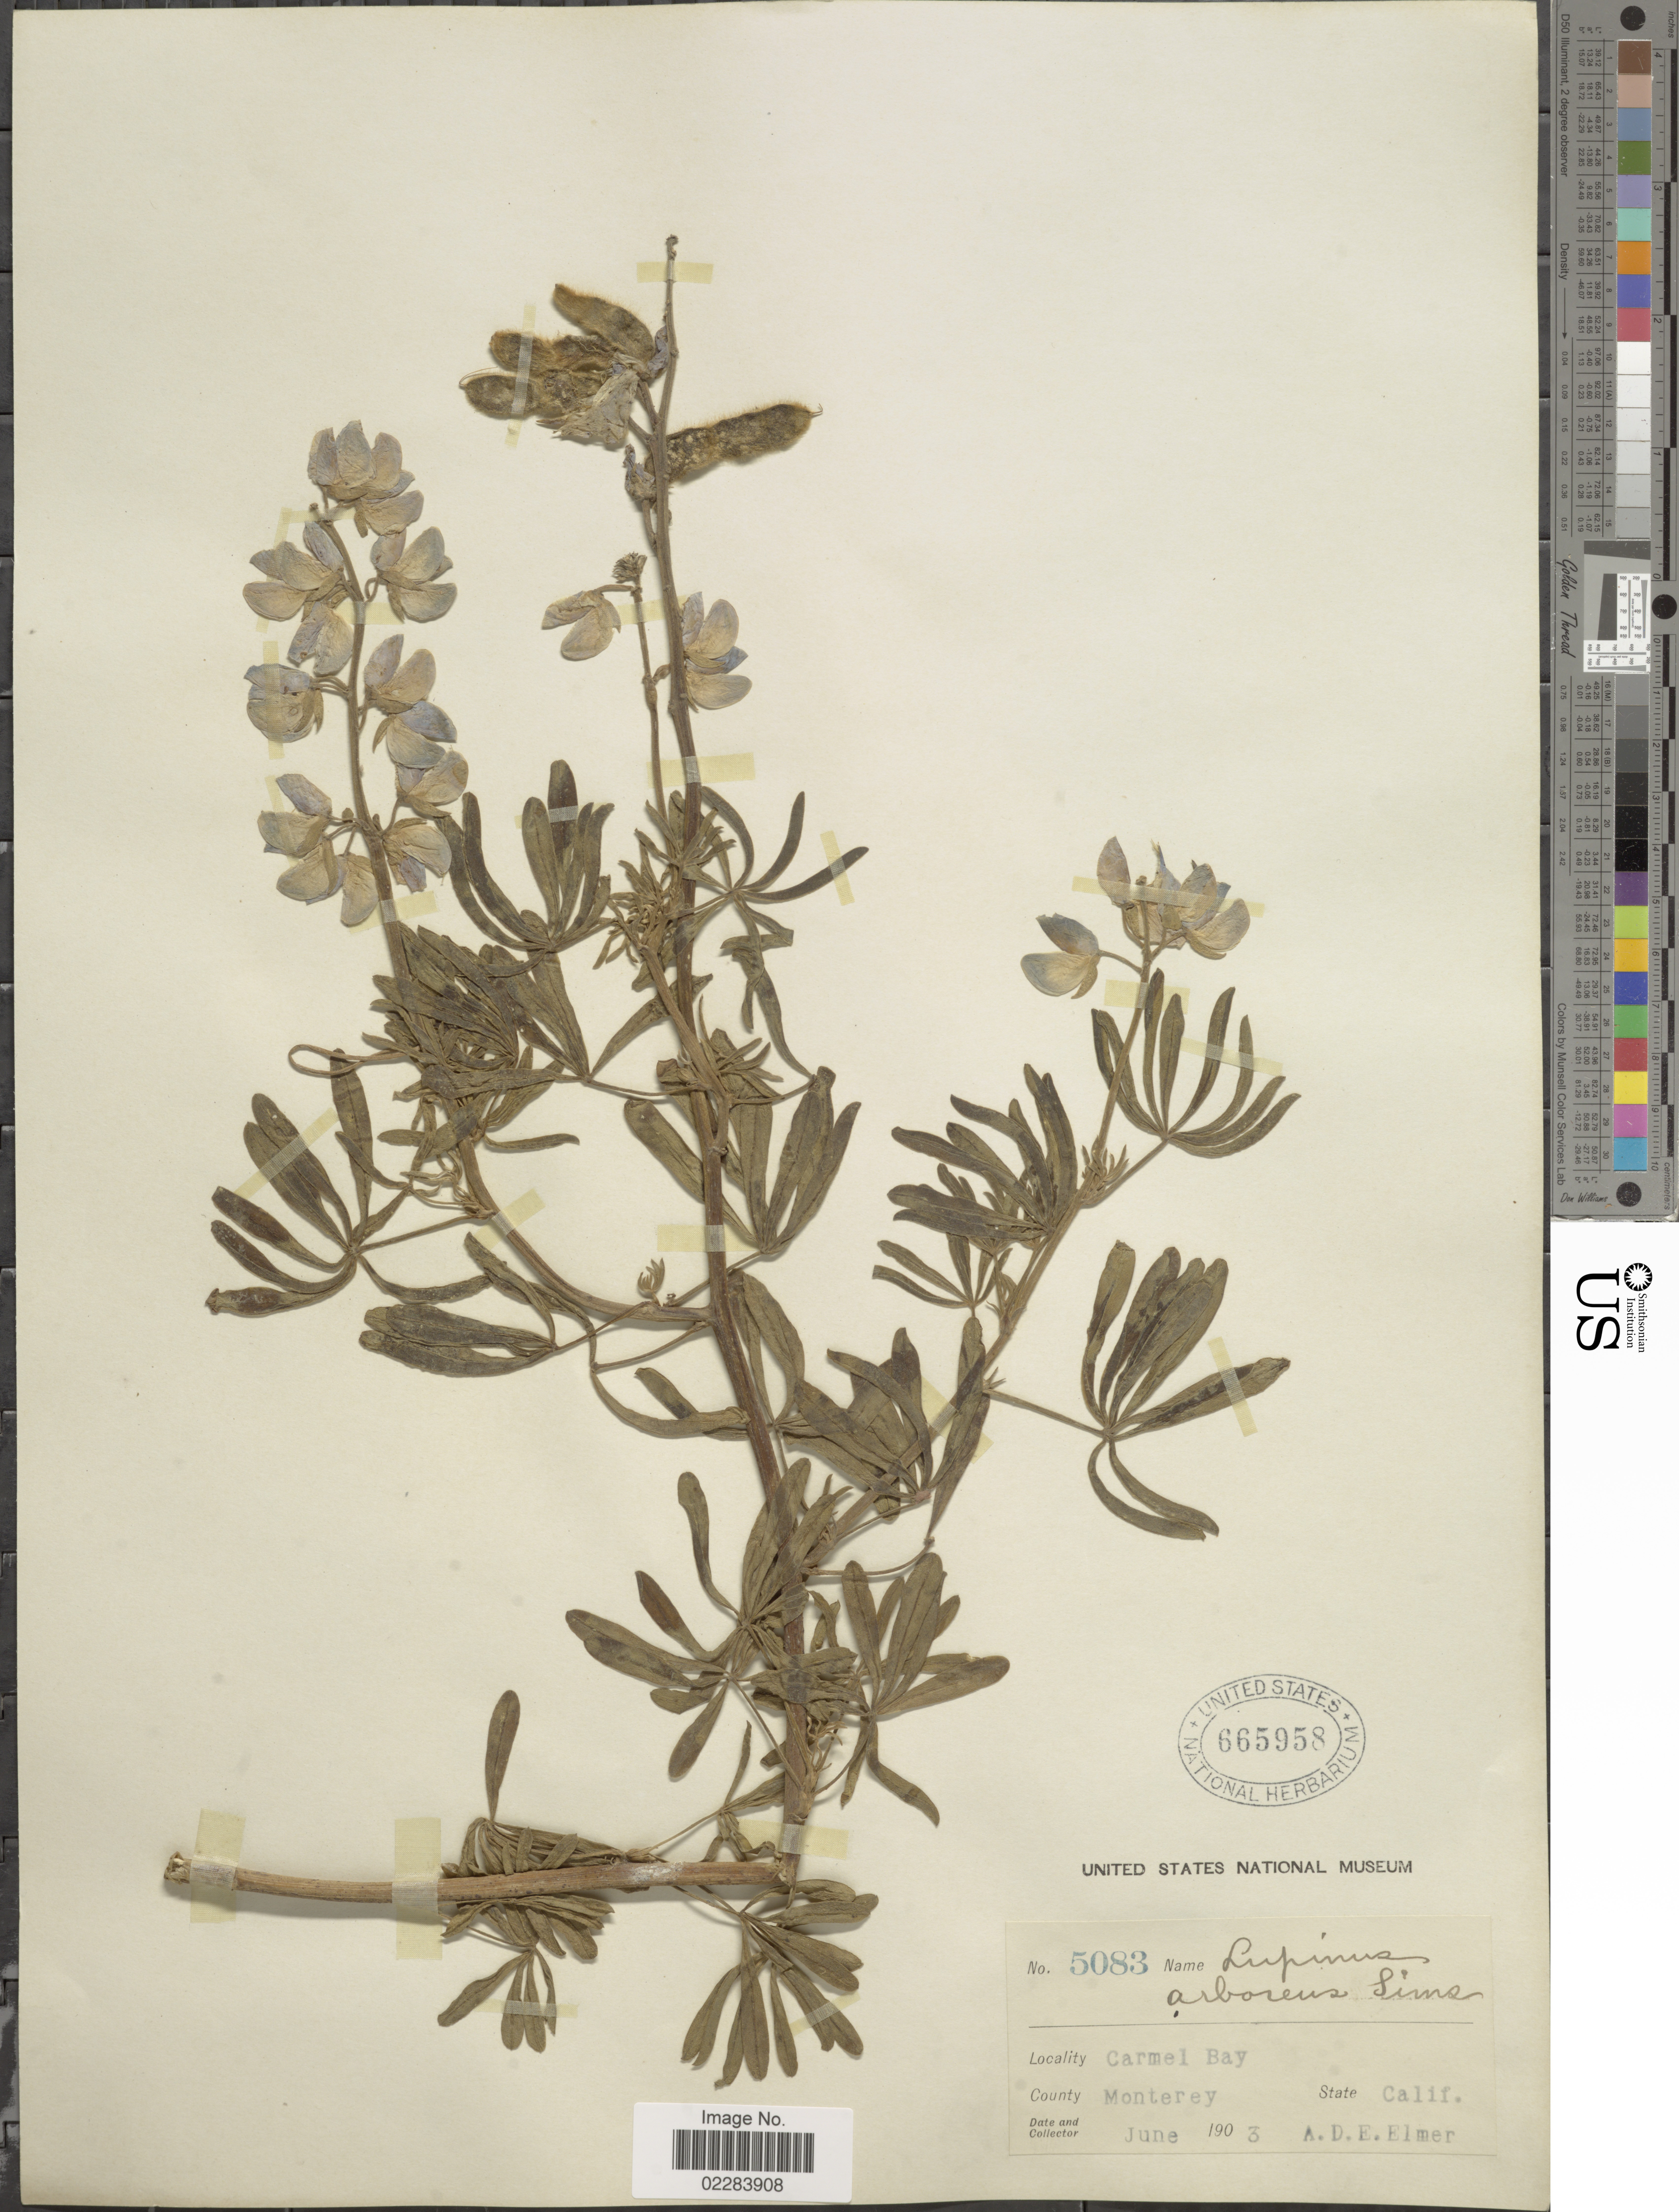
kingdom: Plantae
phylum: Tracheophyta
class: Magnoliopsida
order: Fabales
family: Fabaceae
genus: Lupinus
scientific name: Lupinus arboreus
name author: Sims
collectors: A. D. E. Elmer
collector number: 5083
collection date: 1903-06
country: United States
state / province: California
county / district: Monterey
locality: Carmel Bay. County Monterey. Calif.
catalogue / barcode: US 665958